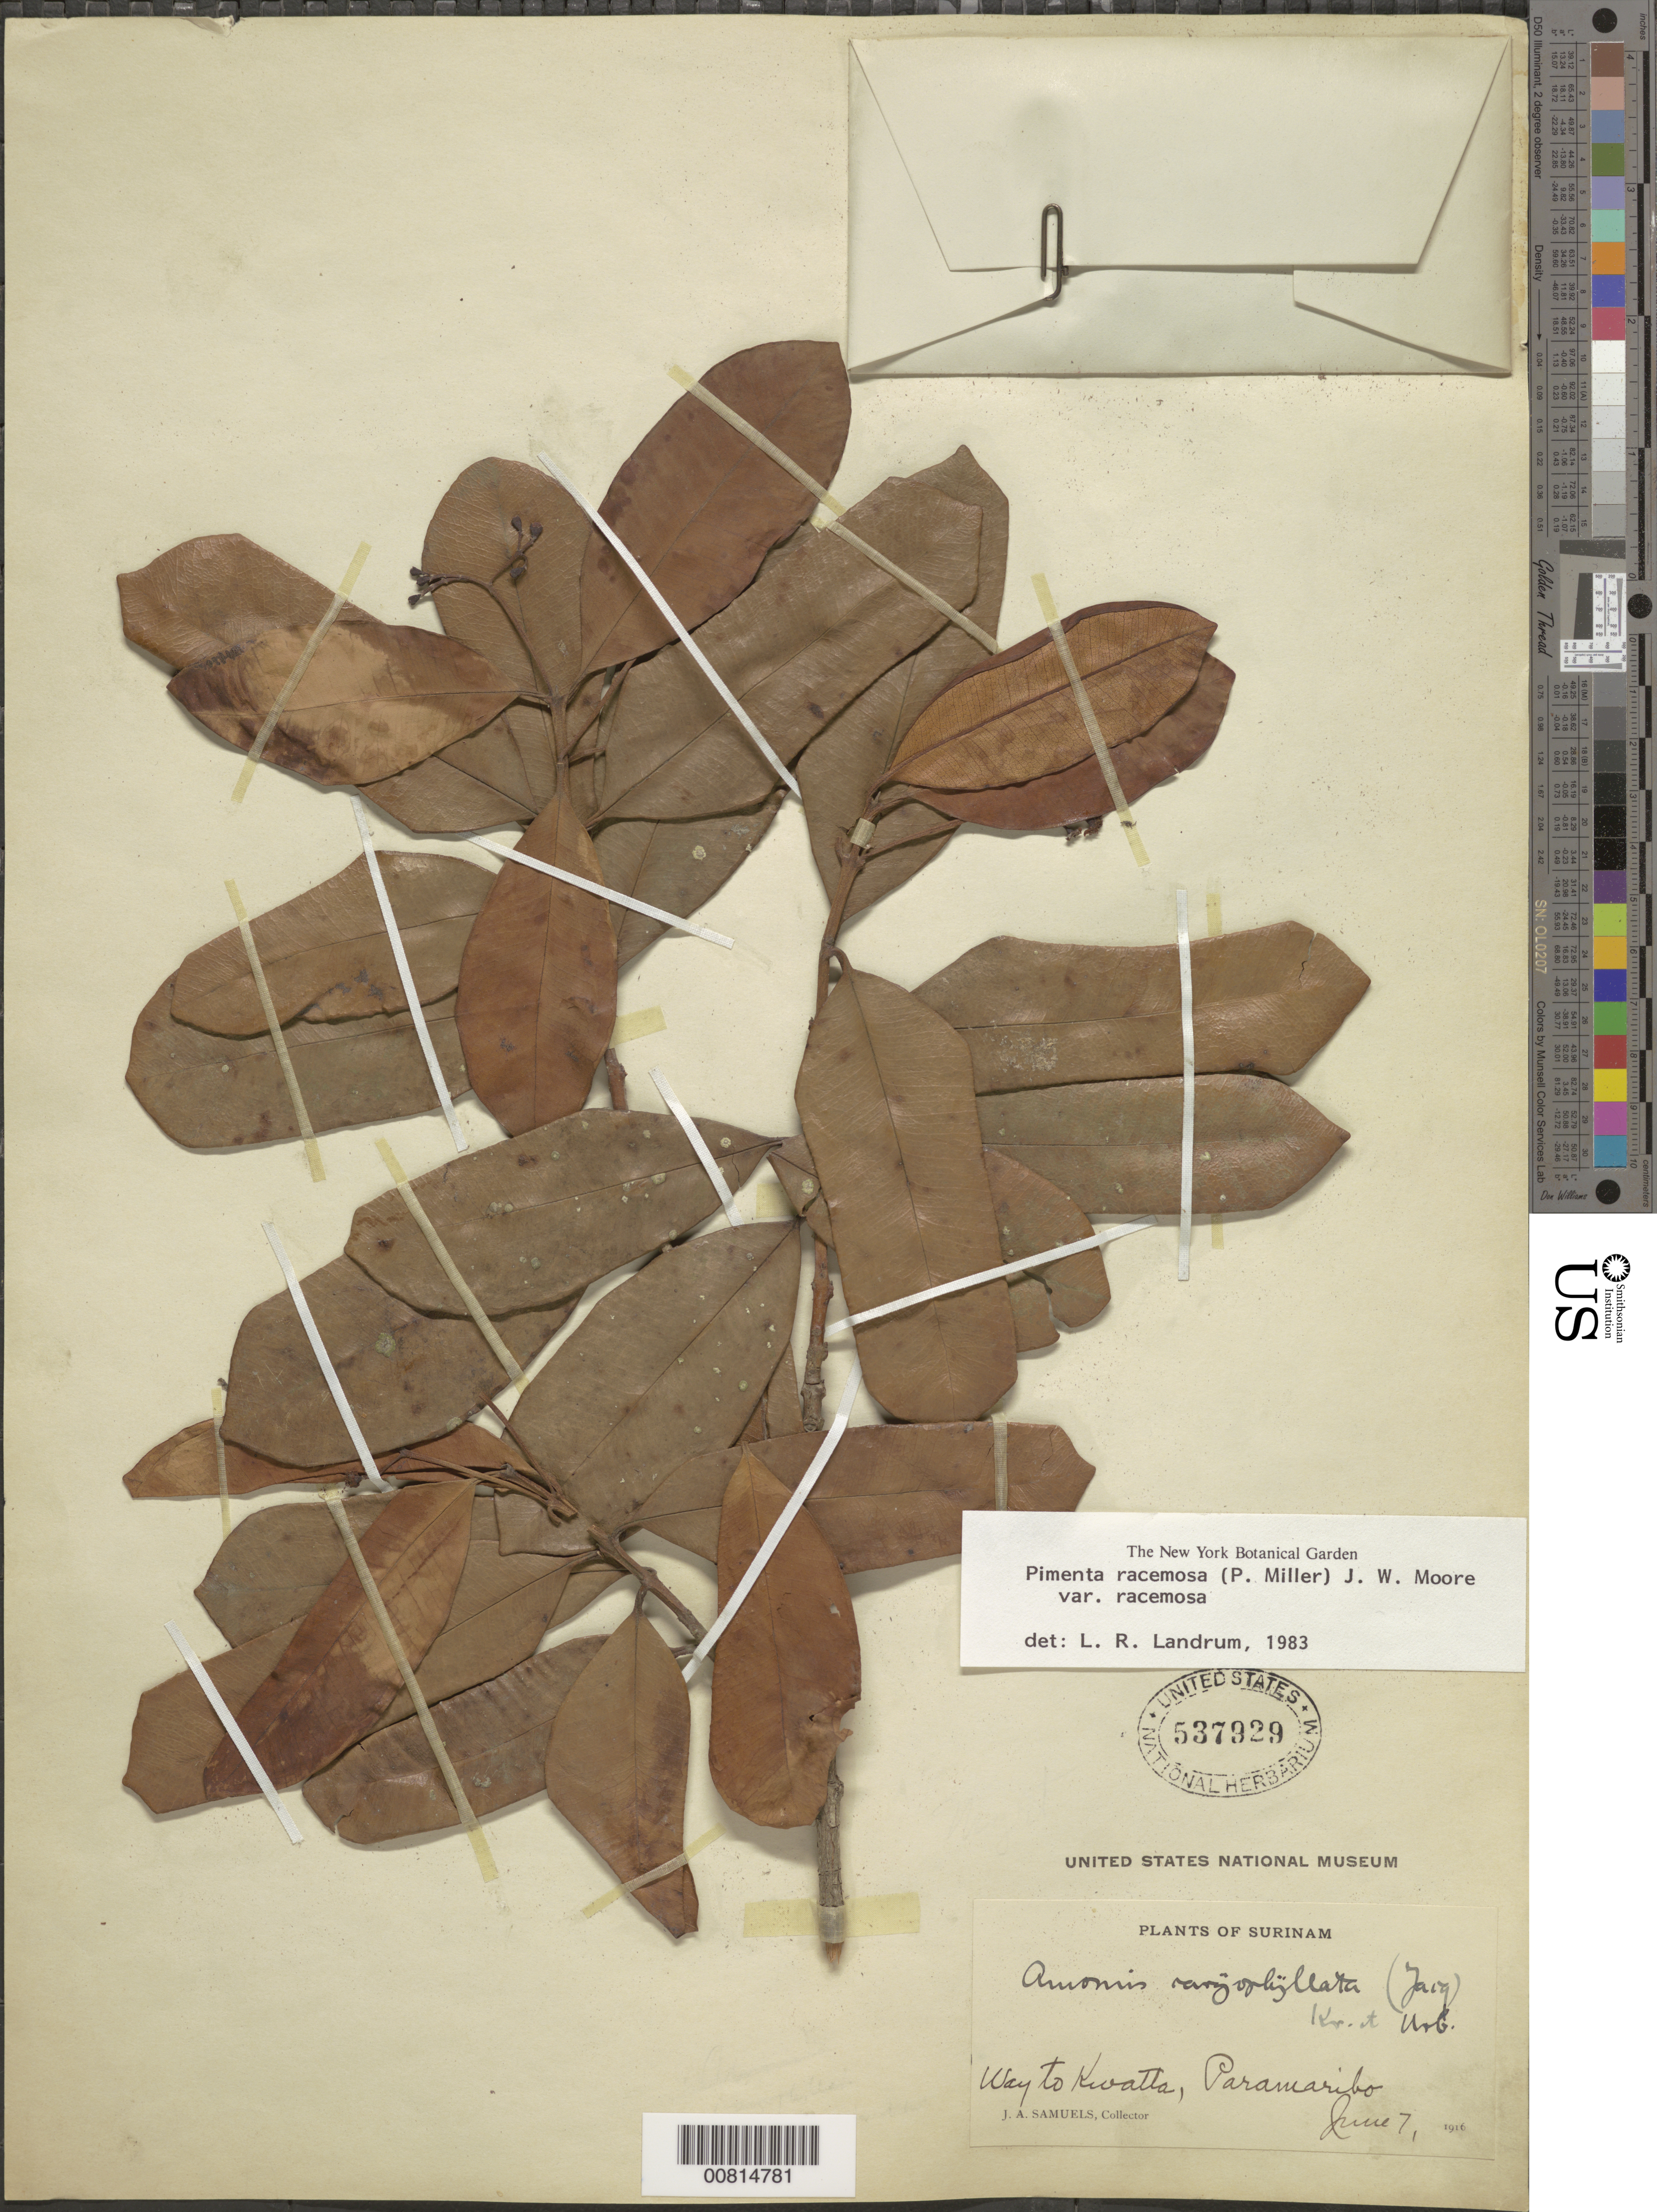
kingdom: Plantae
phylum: Tracheophyta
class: Magnoliopsida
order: Myrtales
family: Myrtaceae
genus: Pimenta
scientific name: Pimenta racemosa var. racemosa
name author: (Mill.) J.W. Moore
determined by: Landrum, L. R.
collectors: J. A. Samuels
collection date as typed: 7-Jun-16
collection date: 1916-06-07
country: Suriname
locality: Paramaribo, way to Kwatta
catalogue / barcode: US 537929